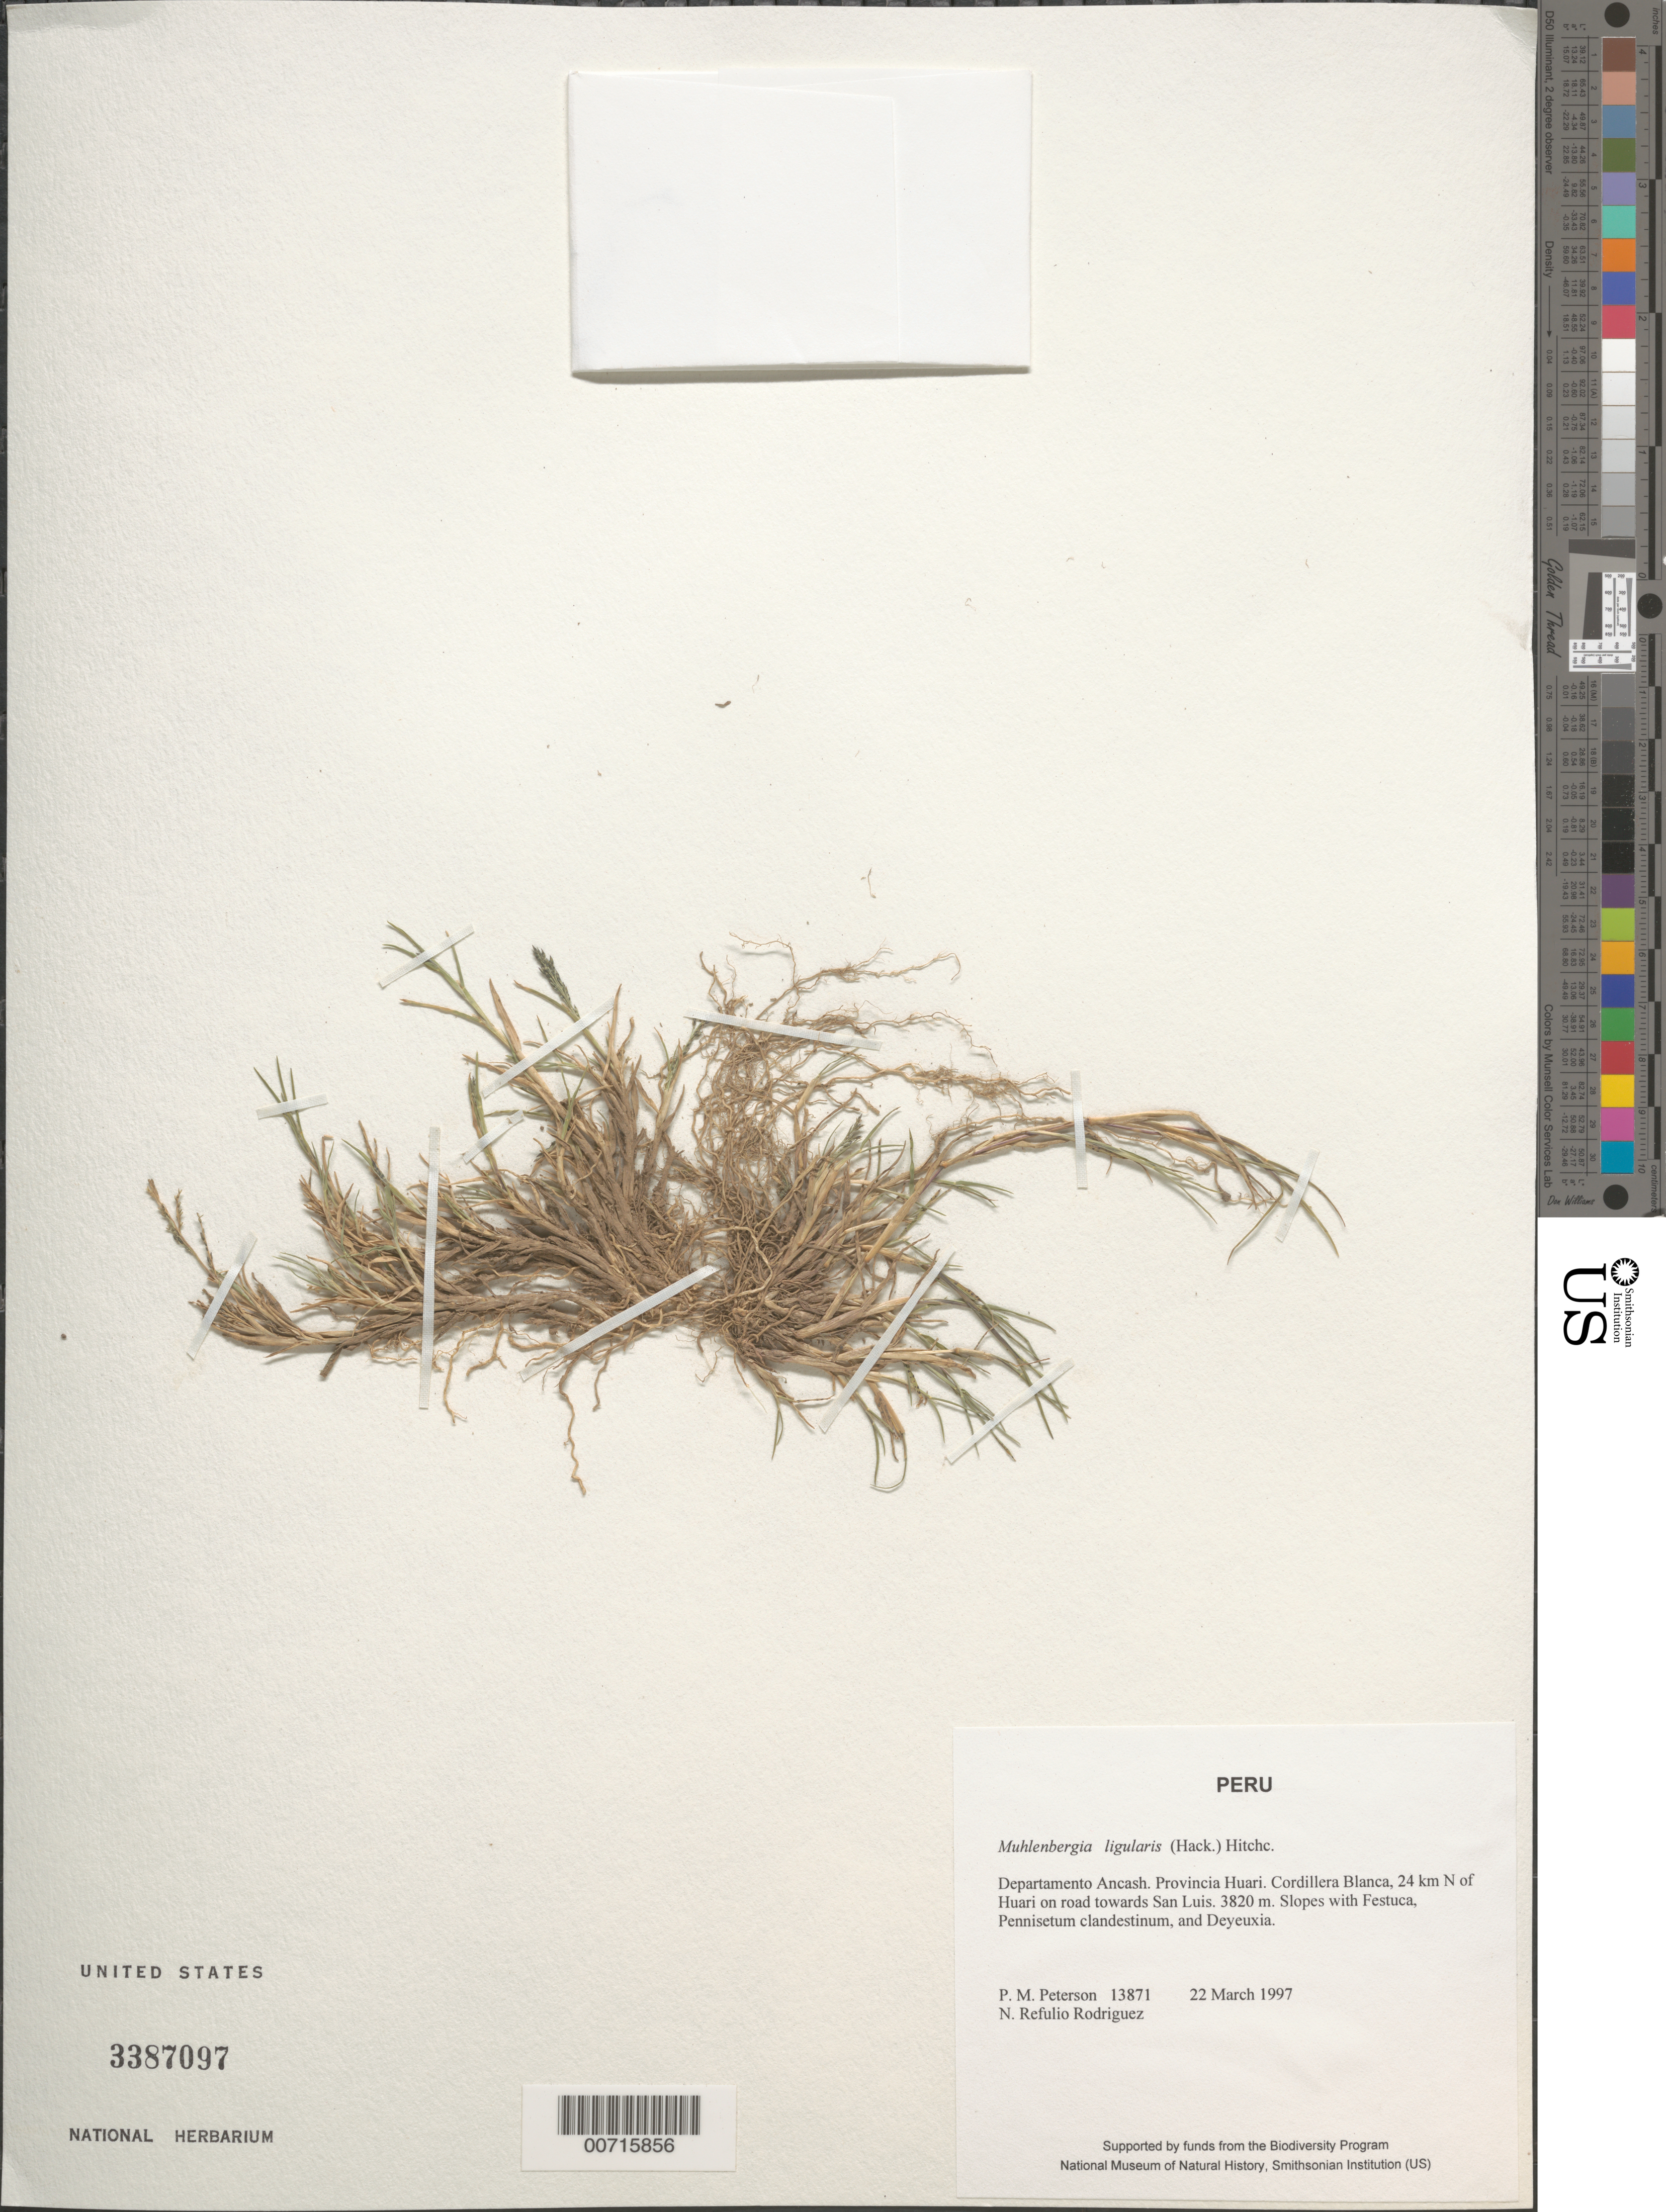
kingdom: Plantae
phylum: Tracheophyta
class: Liliopsida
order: Poales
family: Poaceae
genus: Muhlenbergia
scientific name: Muhlenbergia ligularis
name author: (Hack.) Hitchc.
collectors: P. M. Peterson & N. Refulio-Rodríguez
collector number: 13871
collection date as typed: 22 Mar 1997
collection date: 1997-03-22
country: Peru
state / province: Ancash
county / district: Huari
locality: Cordillera Blanca, 24 km N of Huari on road towards San Luis.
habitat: Slopes with Festuca, Pennisetum clandestinum, and Deyeuxia.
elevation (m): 3820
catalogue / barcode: US 3387097